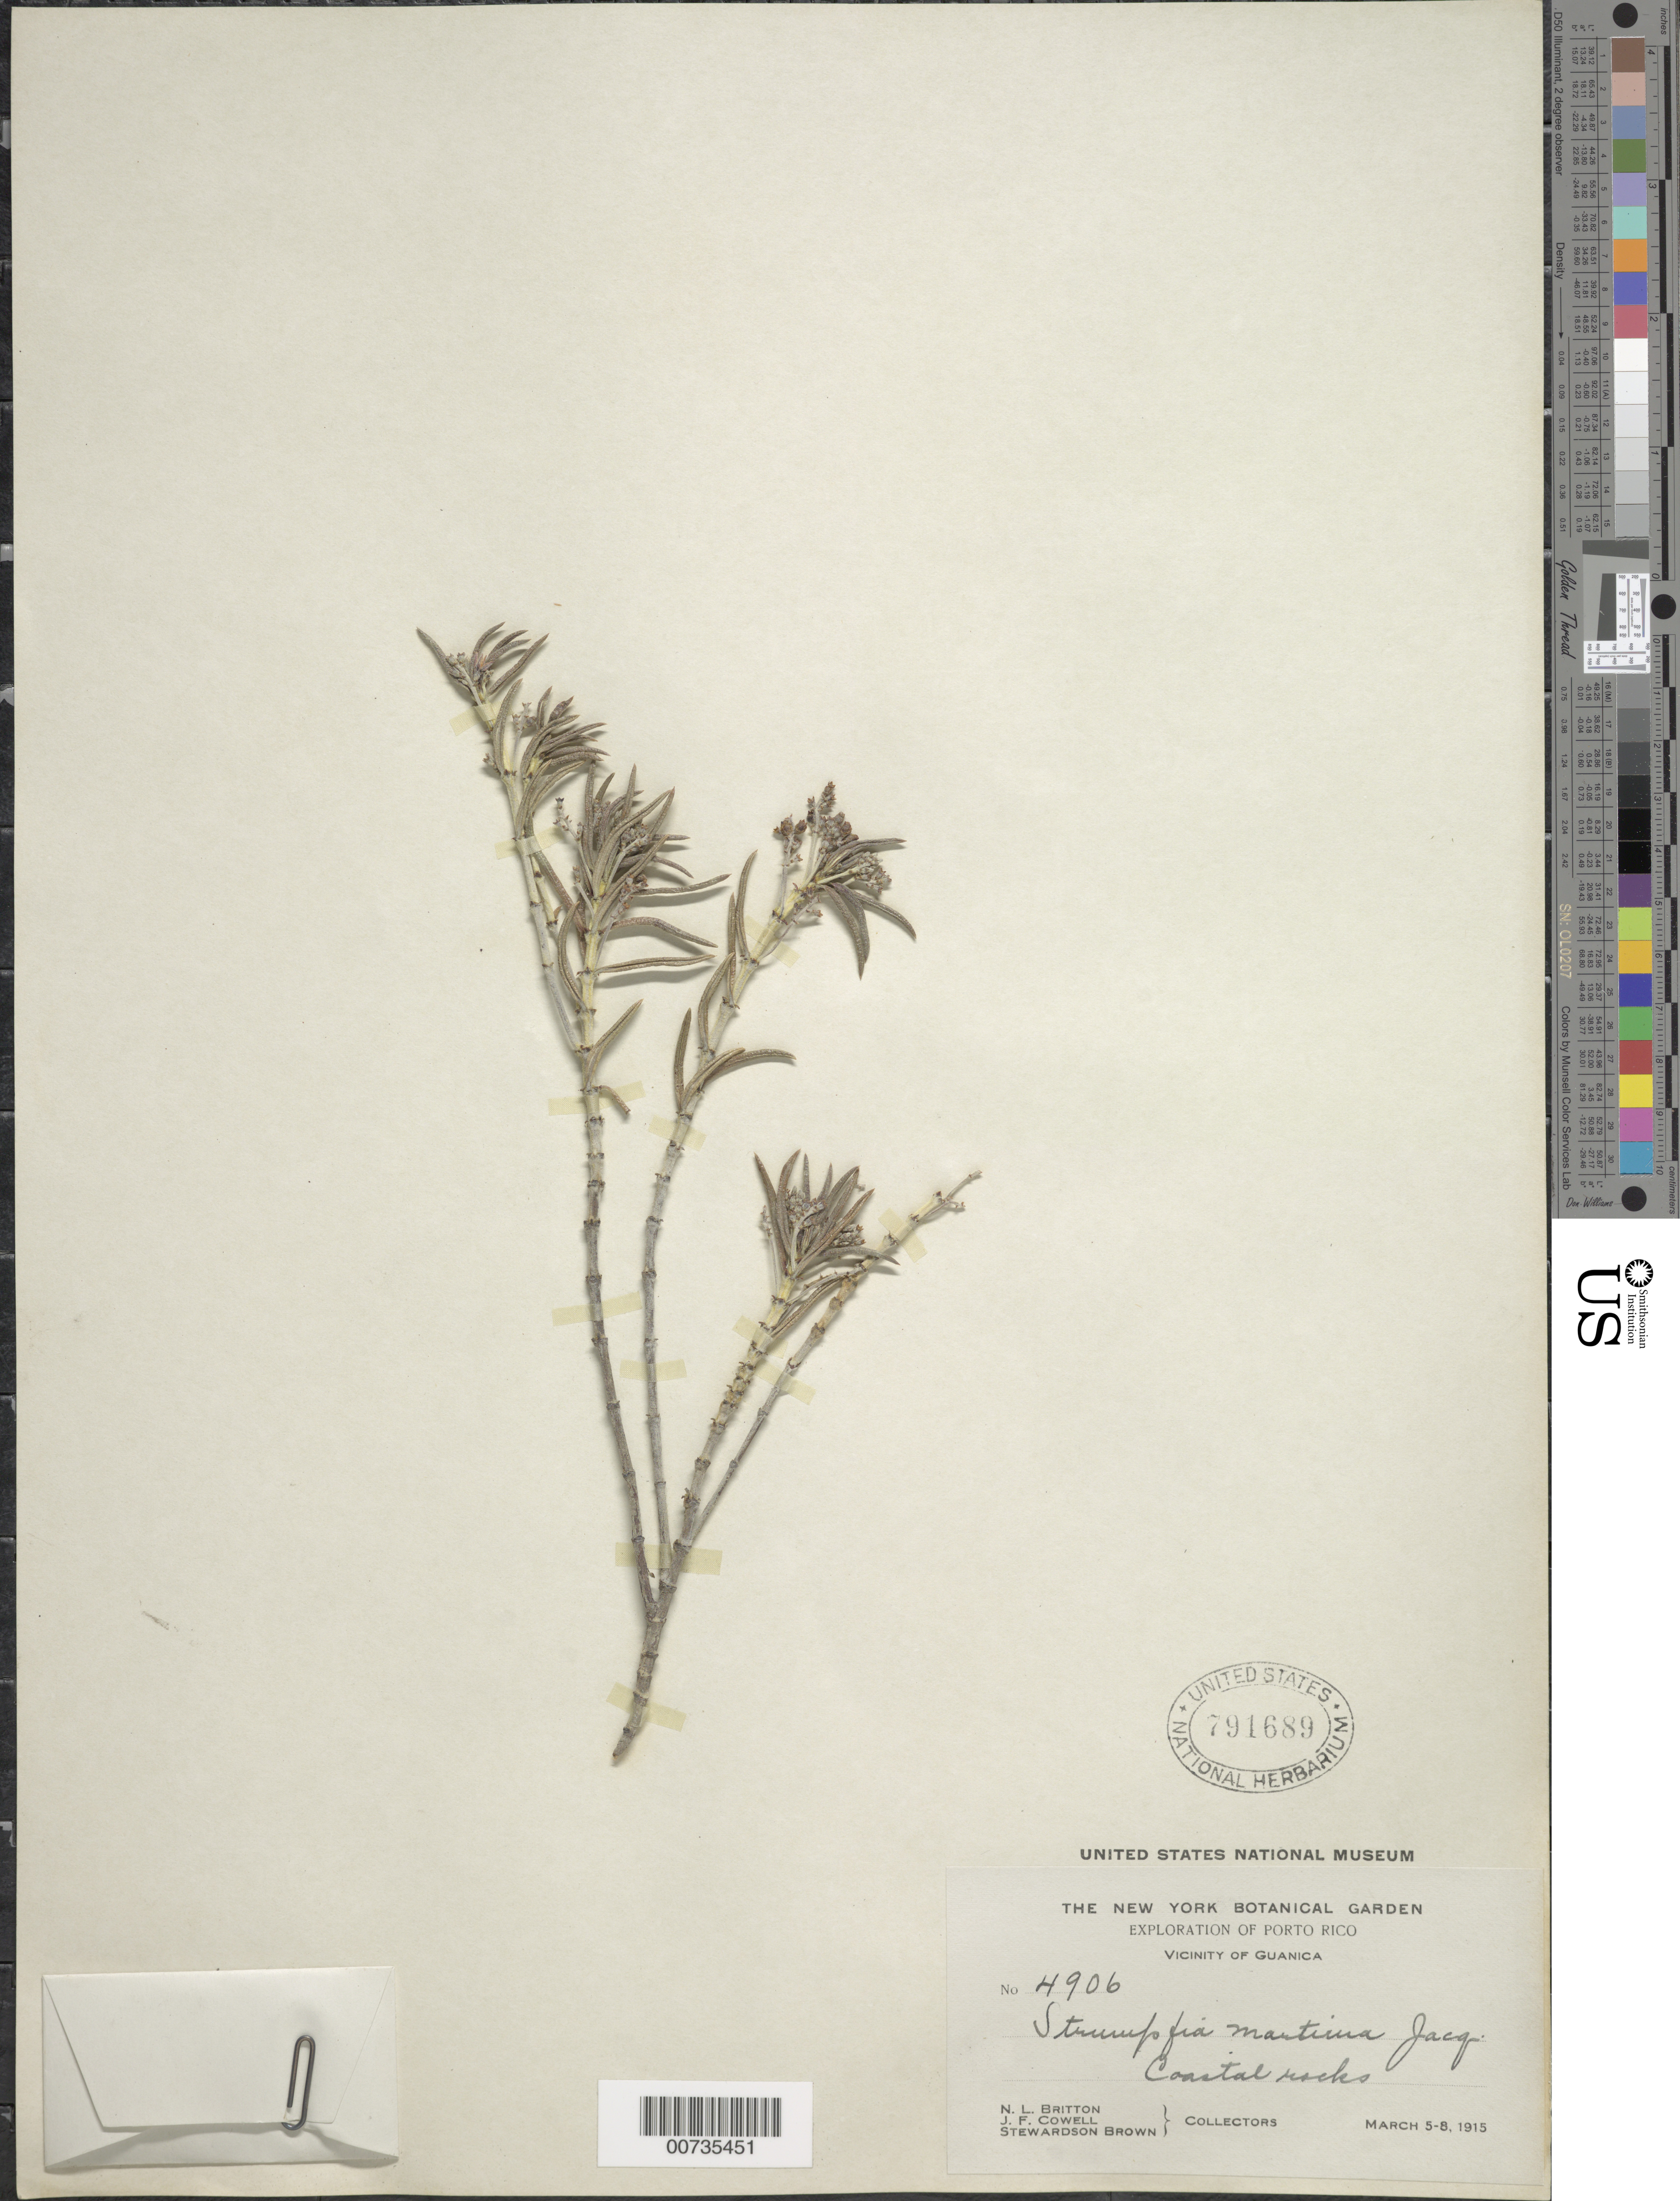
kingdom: Plantae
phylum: Tracheophyta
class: Magnoliopsida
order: Gentianales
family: Rubiaceae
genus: Strumpfia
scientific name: Strumpfia maritima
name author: Jacq.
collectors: N. Britton, J. F. Cowell & S. Brown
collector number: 4906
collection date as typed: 05 Mar 1915 to 08 Mar 1915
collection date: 1915-03-05/1915-03-08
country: Puerto Rico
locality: Vicinity of Guanica.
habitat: Coastal rock.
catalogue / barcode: US 791689